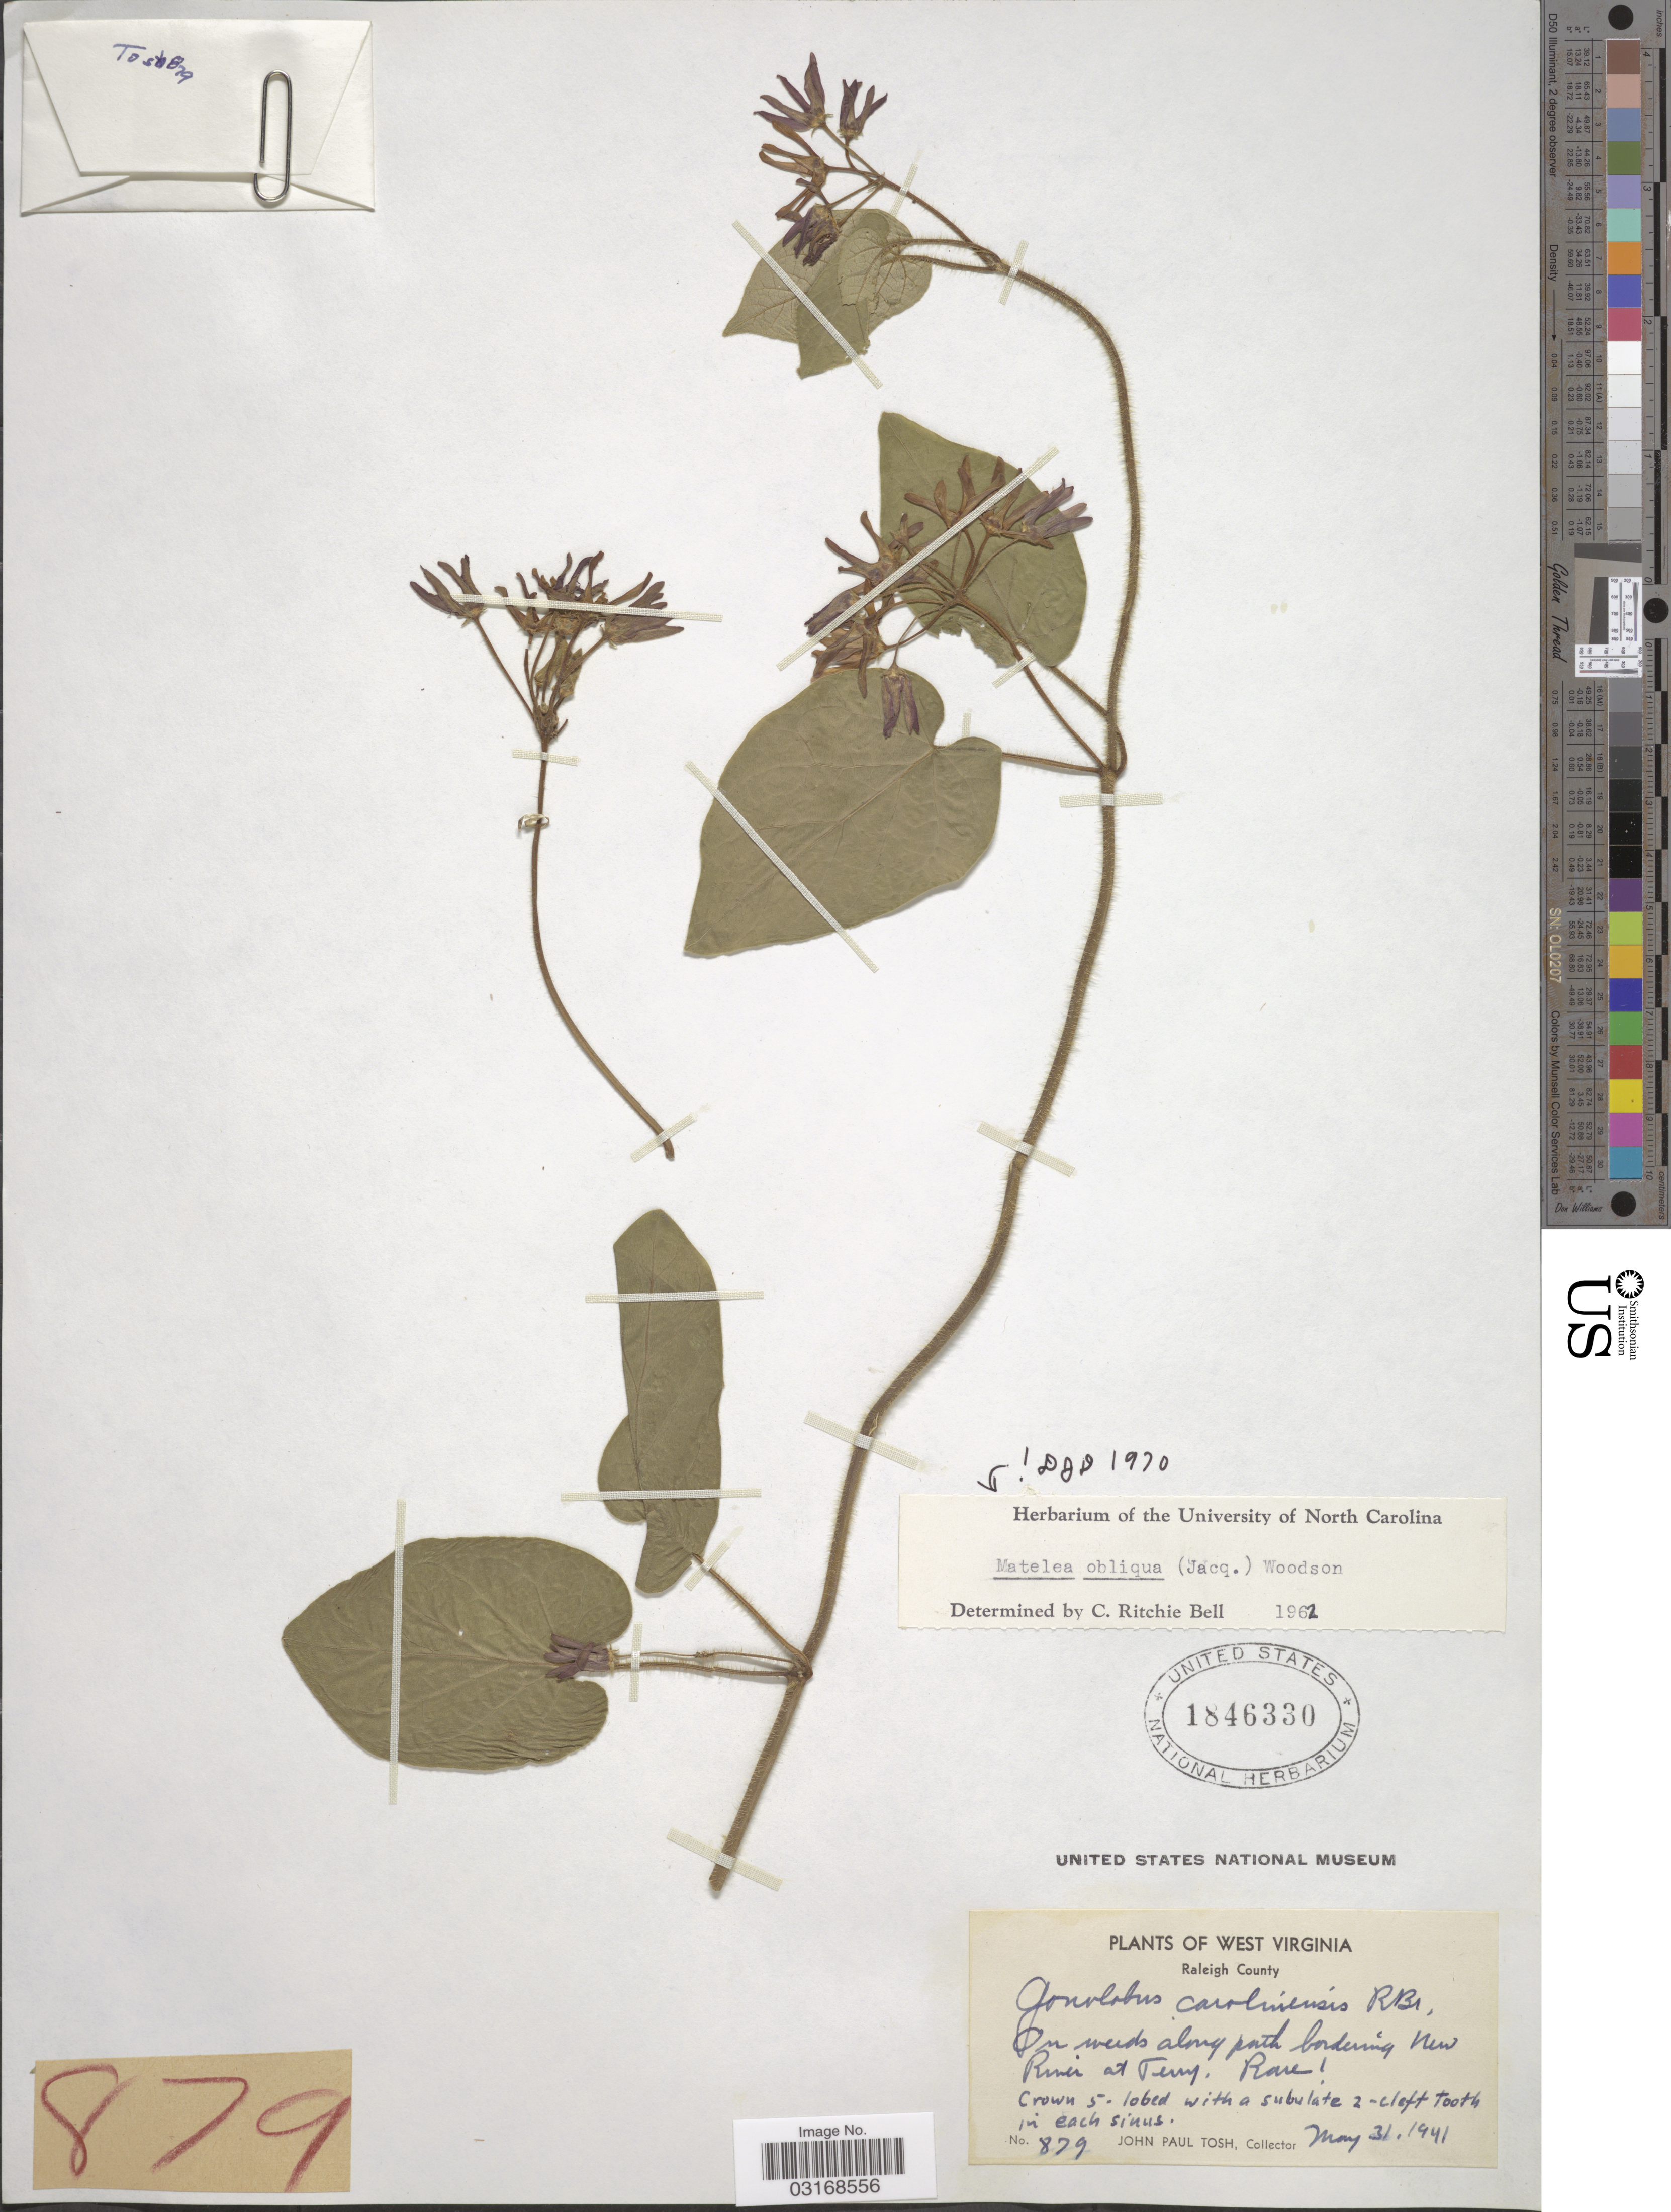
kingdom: Plantae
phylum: Tracheophyta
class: Magnoliopsida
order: Gentianales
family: Apocynaceae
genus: Matelea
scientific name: Matelea obliqua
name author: (Jacq.) Woodson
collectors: J. Tosh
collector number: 879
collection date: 1941-05-31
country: United States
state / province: West Virginia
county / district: Raleigh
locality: Raleigh County. Along path bordering New River at Terry.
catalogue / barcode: US 1846330